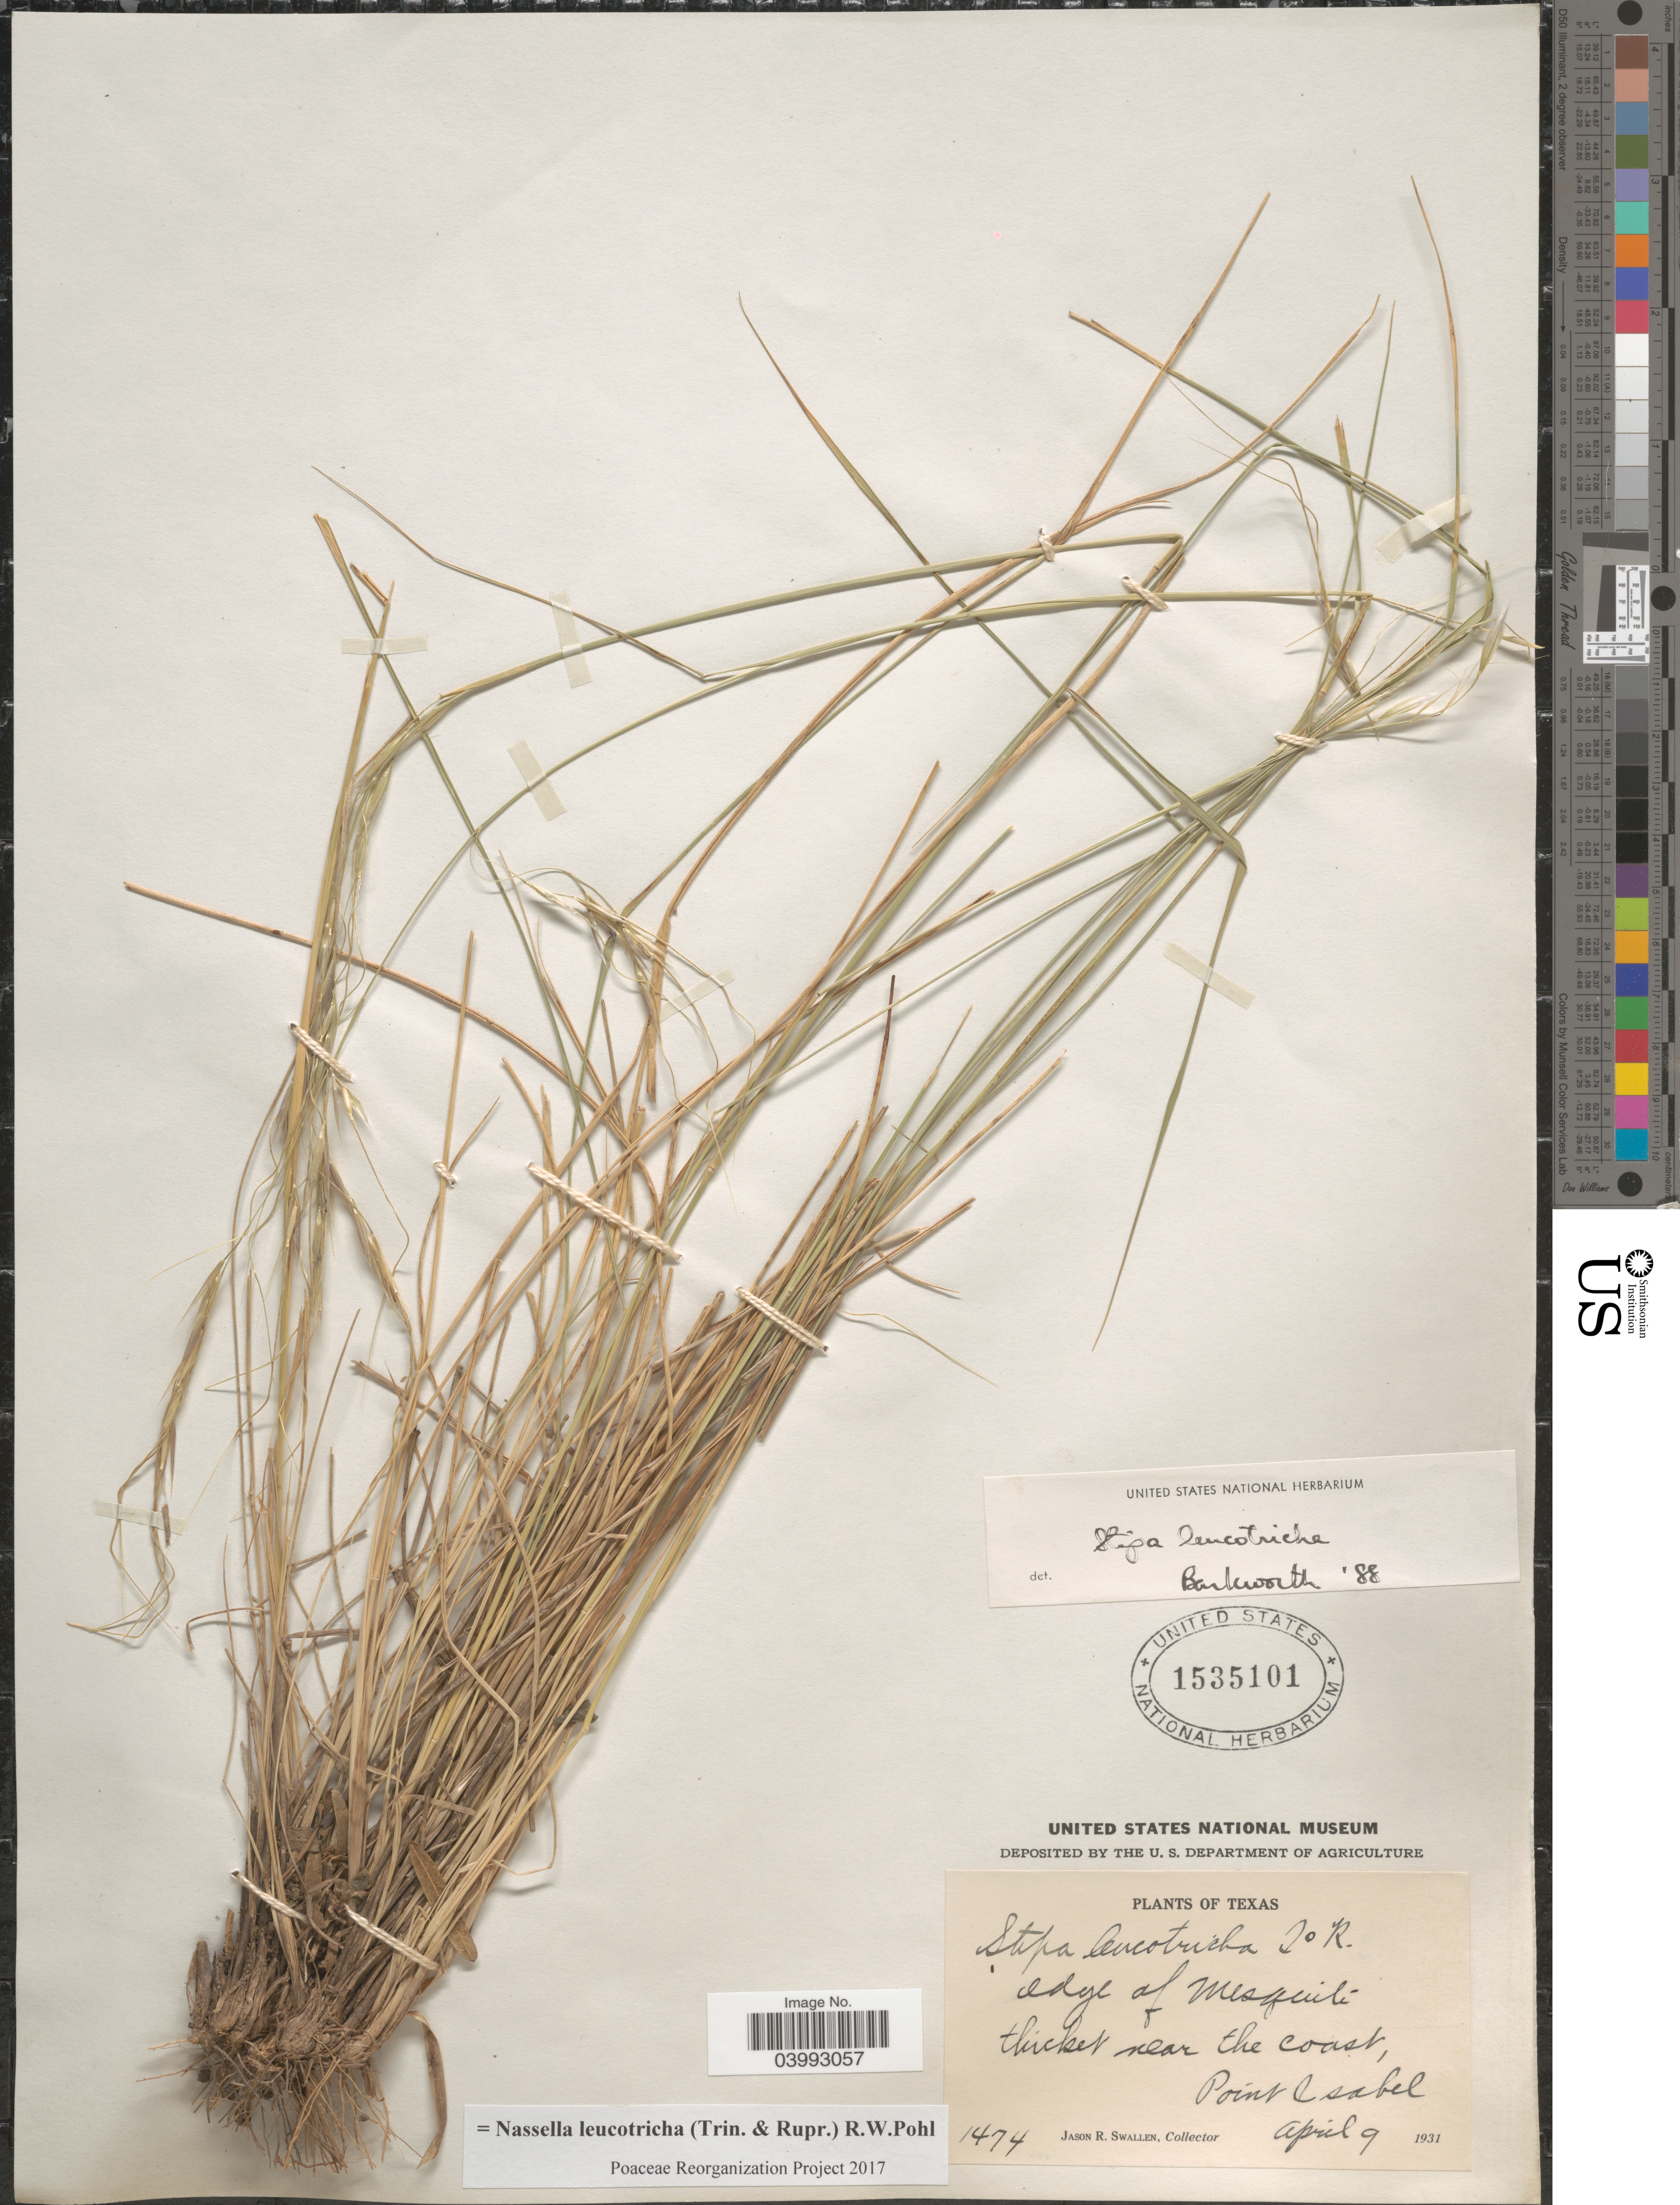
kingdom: Plantae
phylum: Tracheophyta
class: Liliopsida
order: Poales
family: Poaceae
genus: Nassella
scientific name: Nassella leucotricha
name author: (Trin. & Rupr.) R.W. Pohl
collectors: J. R. Swallen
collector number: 1474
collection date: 1931-04-09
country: United States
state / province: Texas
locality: Edge of Mesquite thicket near the coast, Point Isabel.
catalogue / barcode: US 1535101